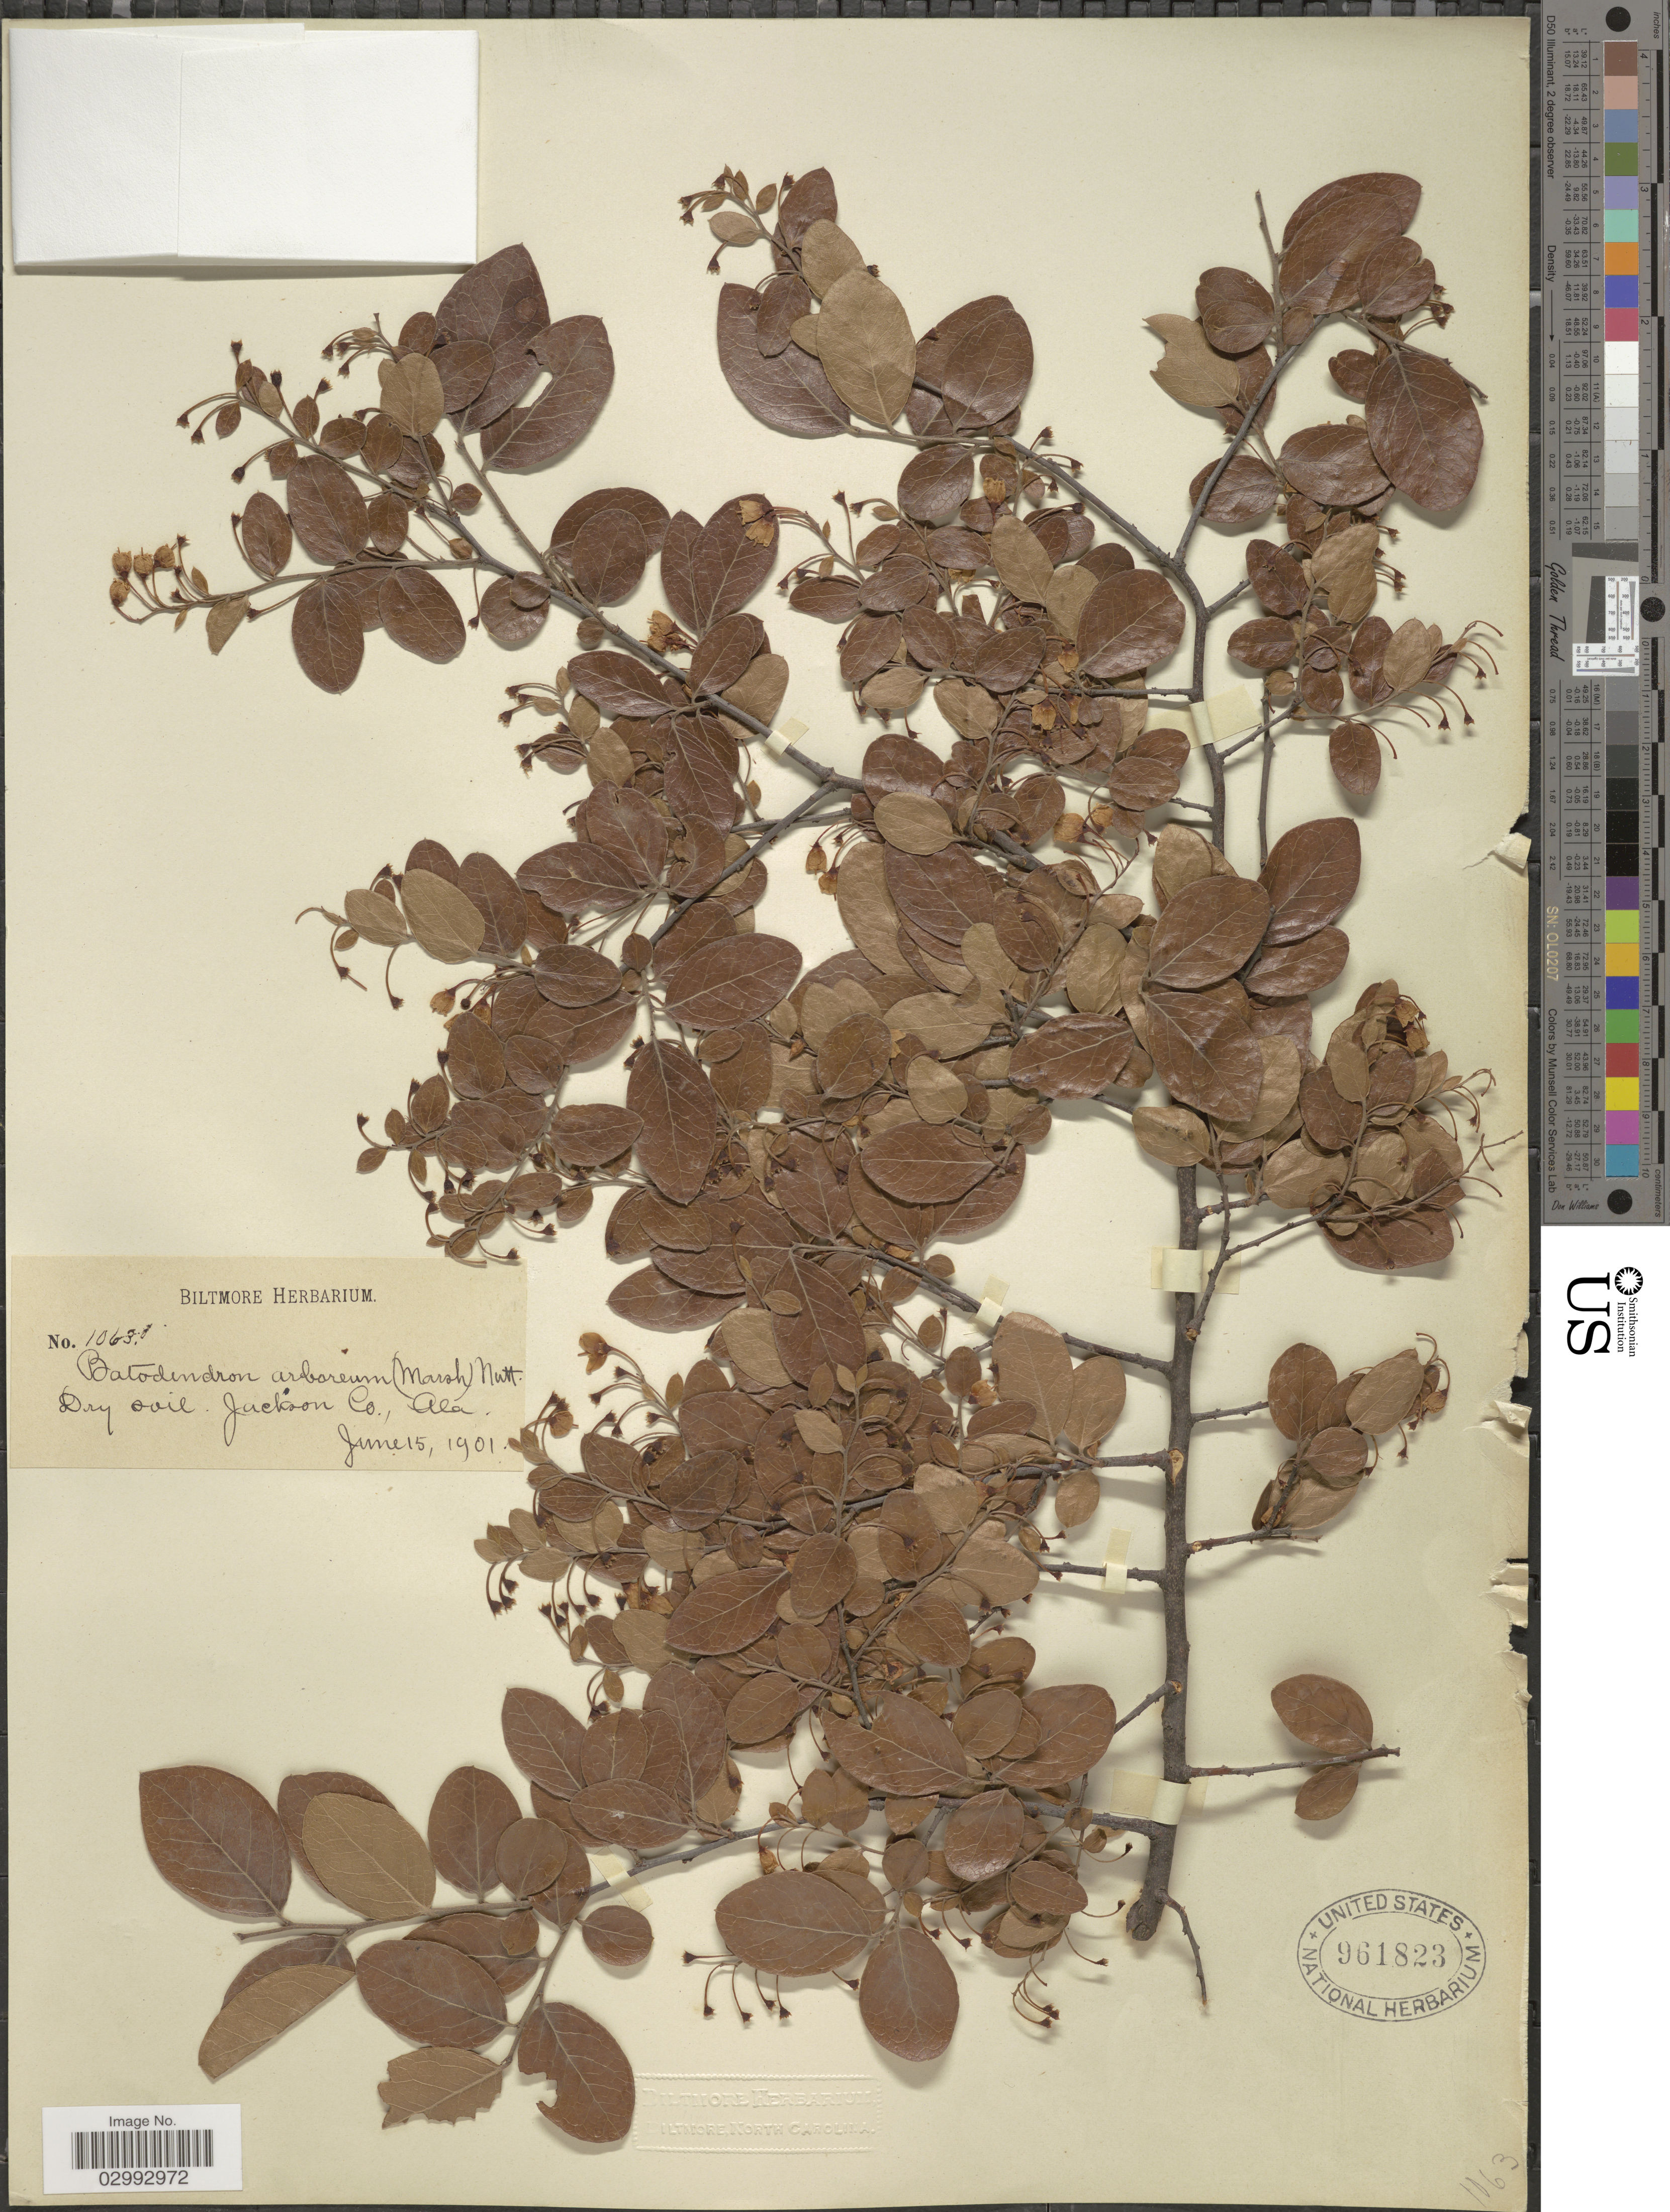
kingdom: Plantae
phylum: Tracheophyta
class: Magnoliopsida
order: Ericales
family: Ericaceae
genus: Batodendron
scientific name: Batodendron arboreum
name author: Nutt.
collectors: ex herb. Biltmore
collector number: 1063f*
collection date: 1901-06-15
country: United States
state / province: Alabama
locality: Jackson Co.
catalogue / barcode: US 961823